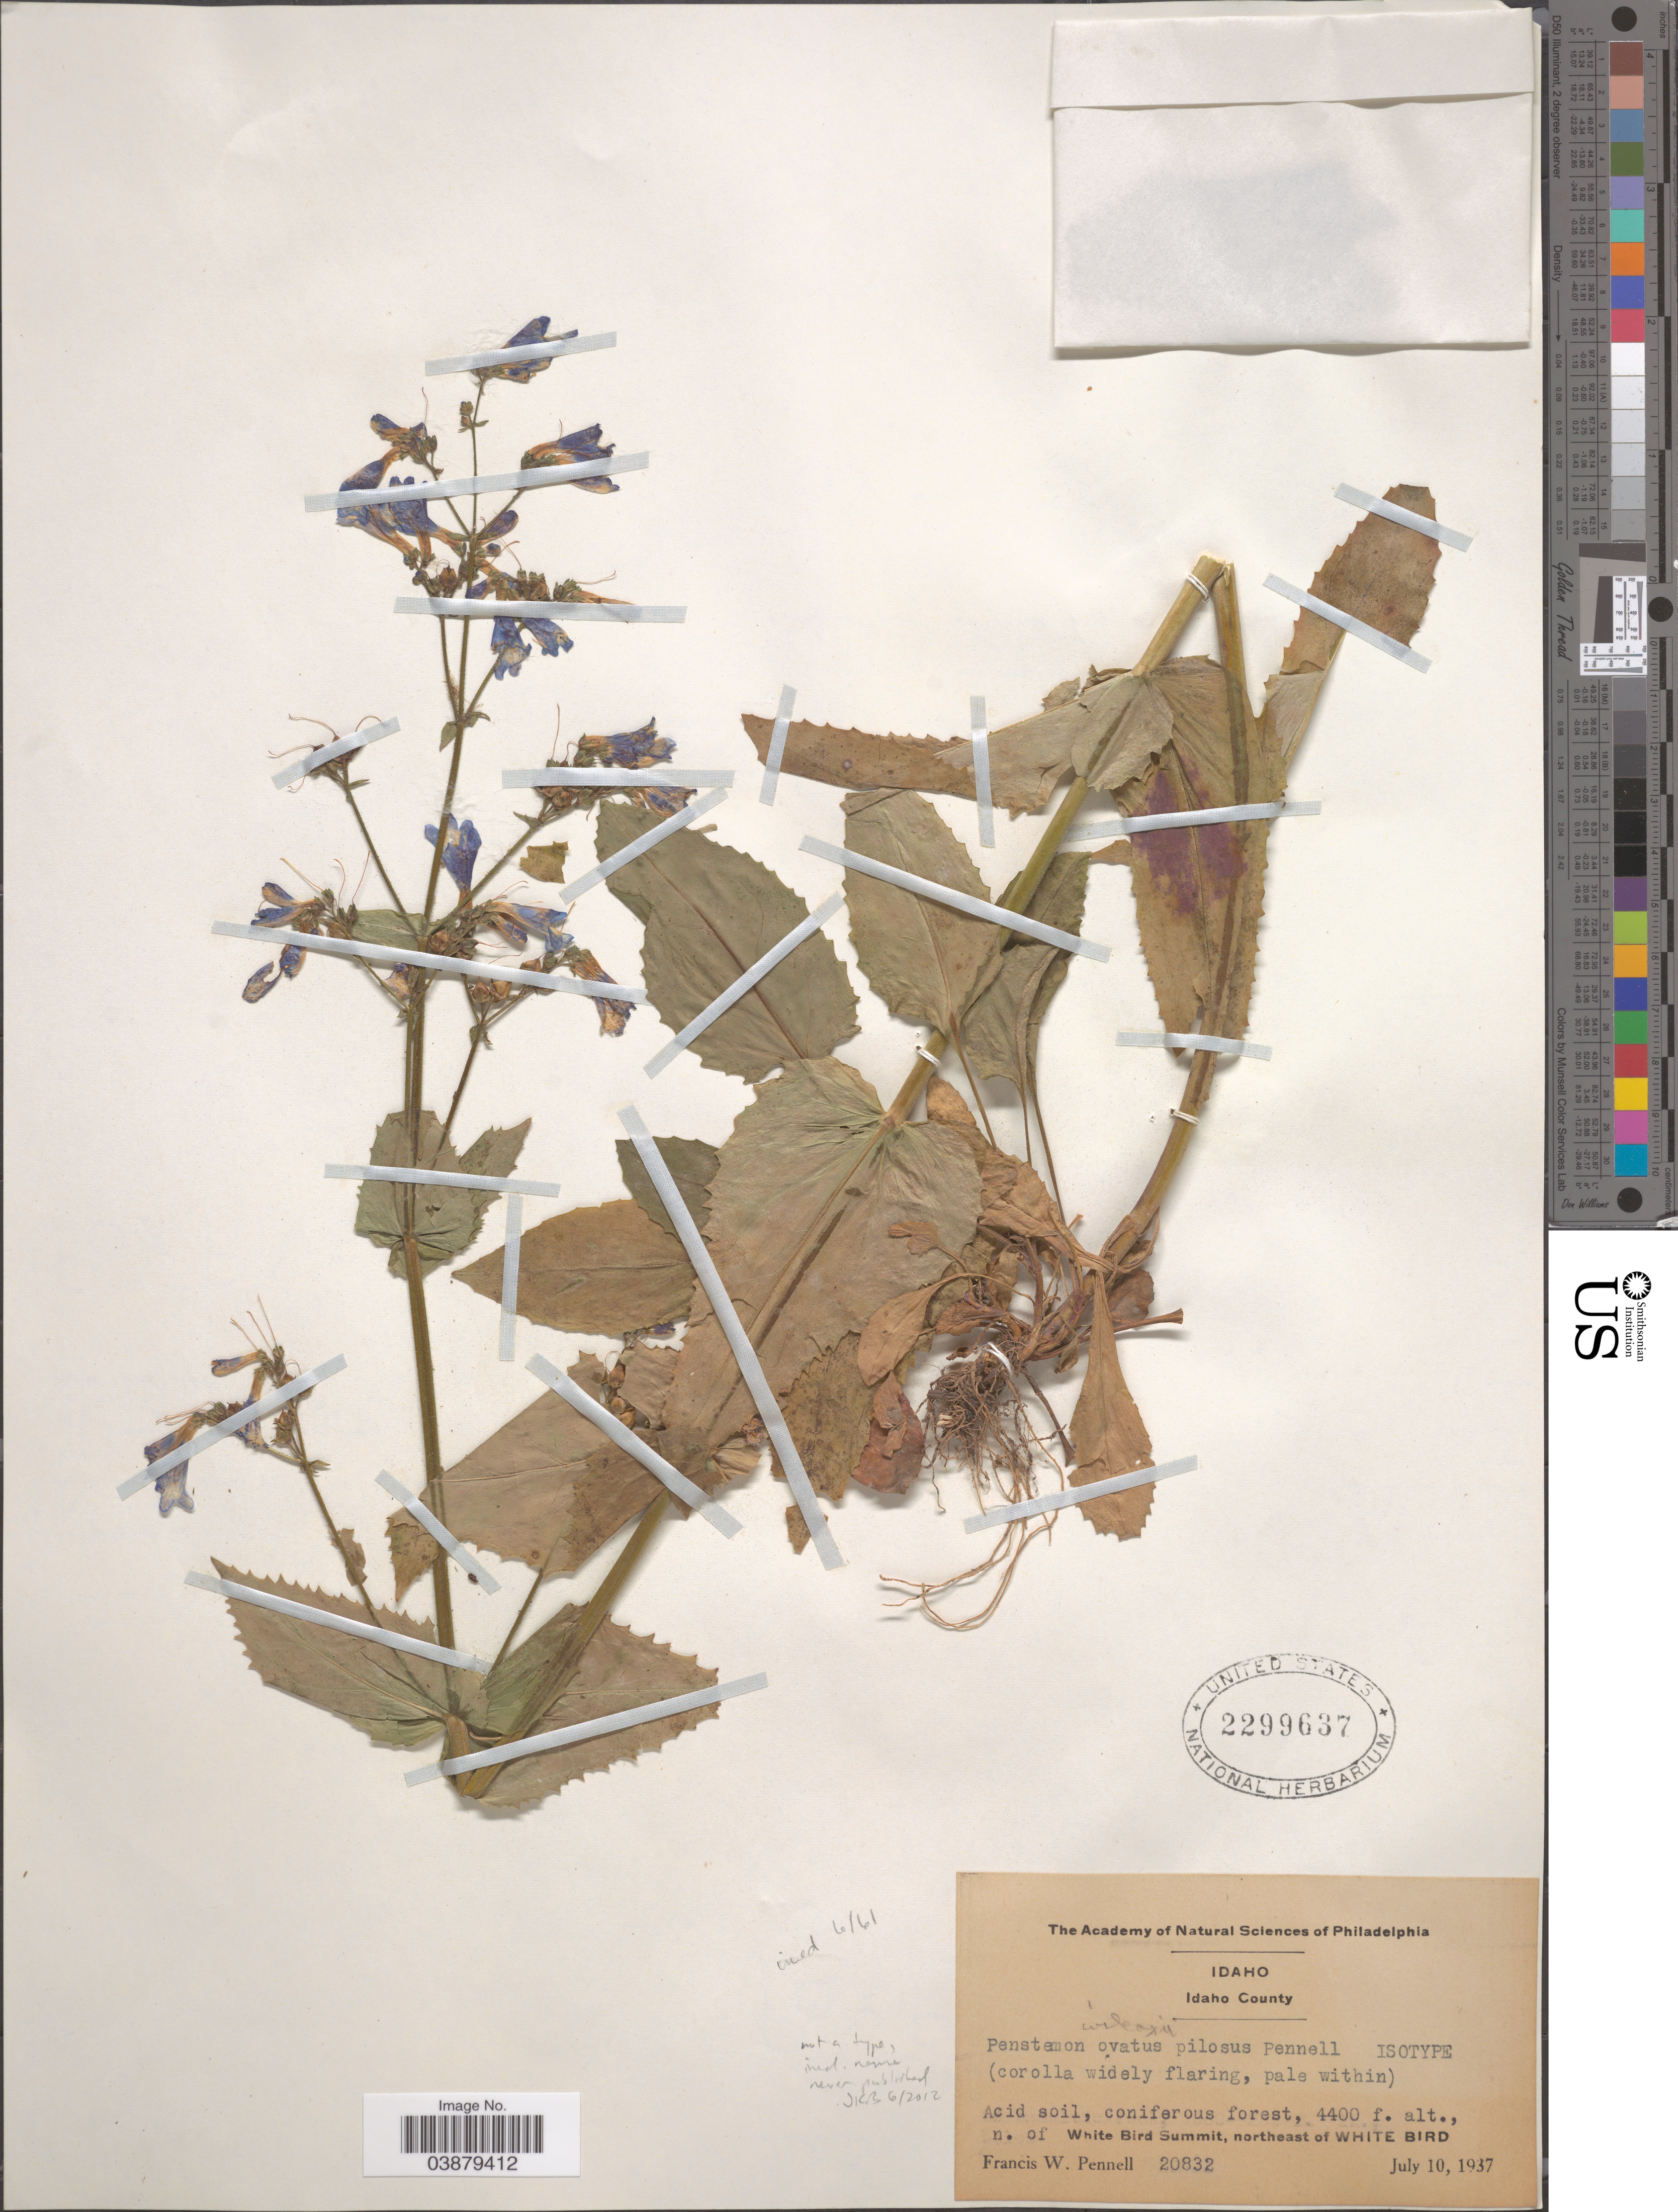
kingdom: Plantae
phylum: Tracheophyta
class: Magnoliopsida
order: Lamiales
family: Plantaginaceae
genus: Penstemon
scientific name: Penstemon sp.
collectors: F. W. Pennell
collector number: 20832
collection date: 1937-07-10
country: United States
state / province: Idaho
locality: Idaho County. N. of White Bird Summit, northeast of White Bird.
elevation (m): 1341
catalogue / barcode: US 2299637